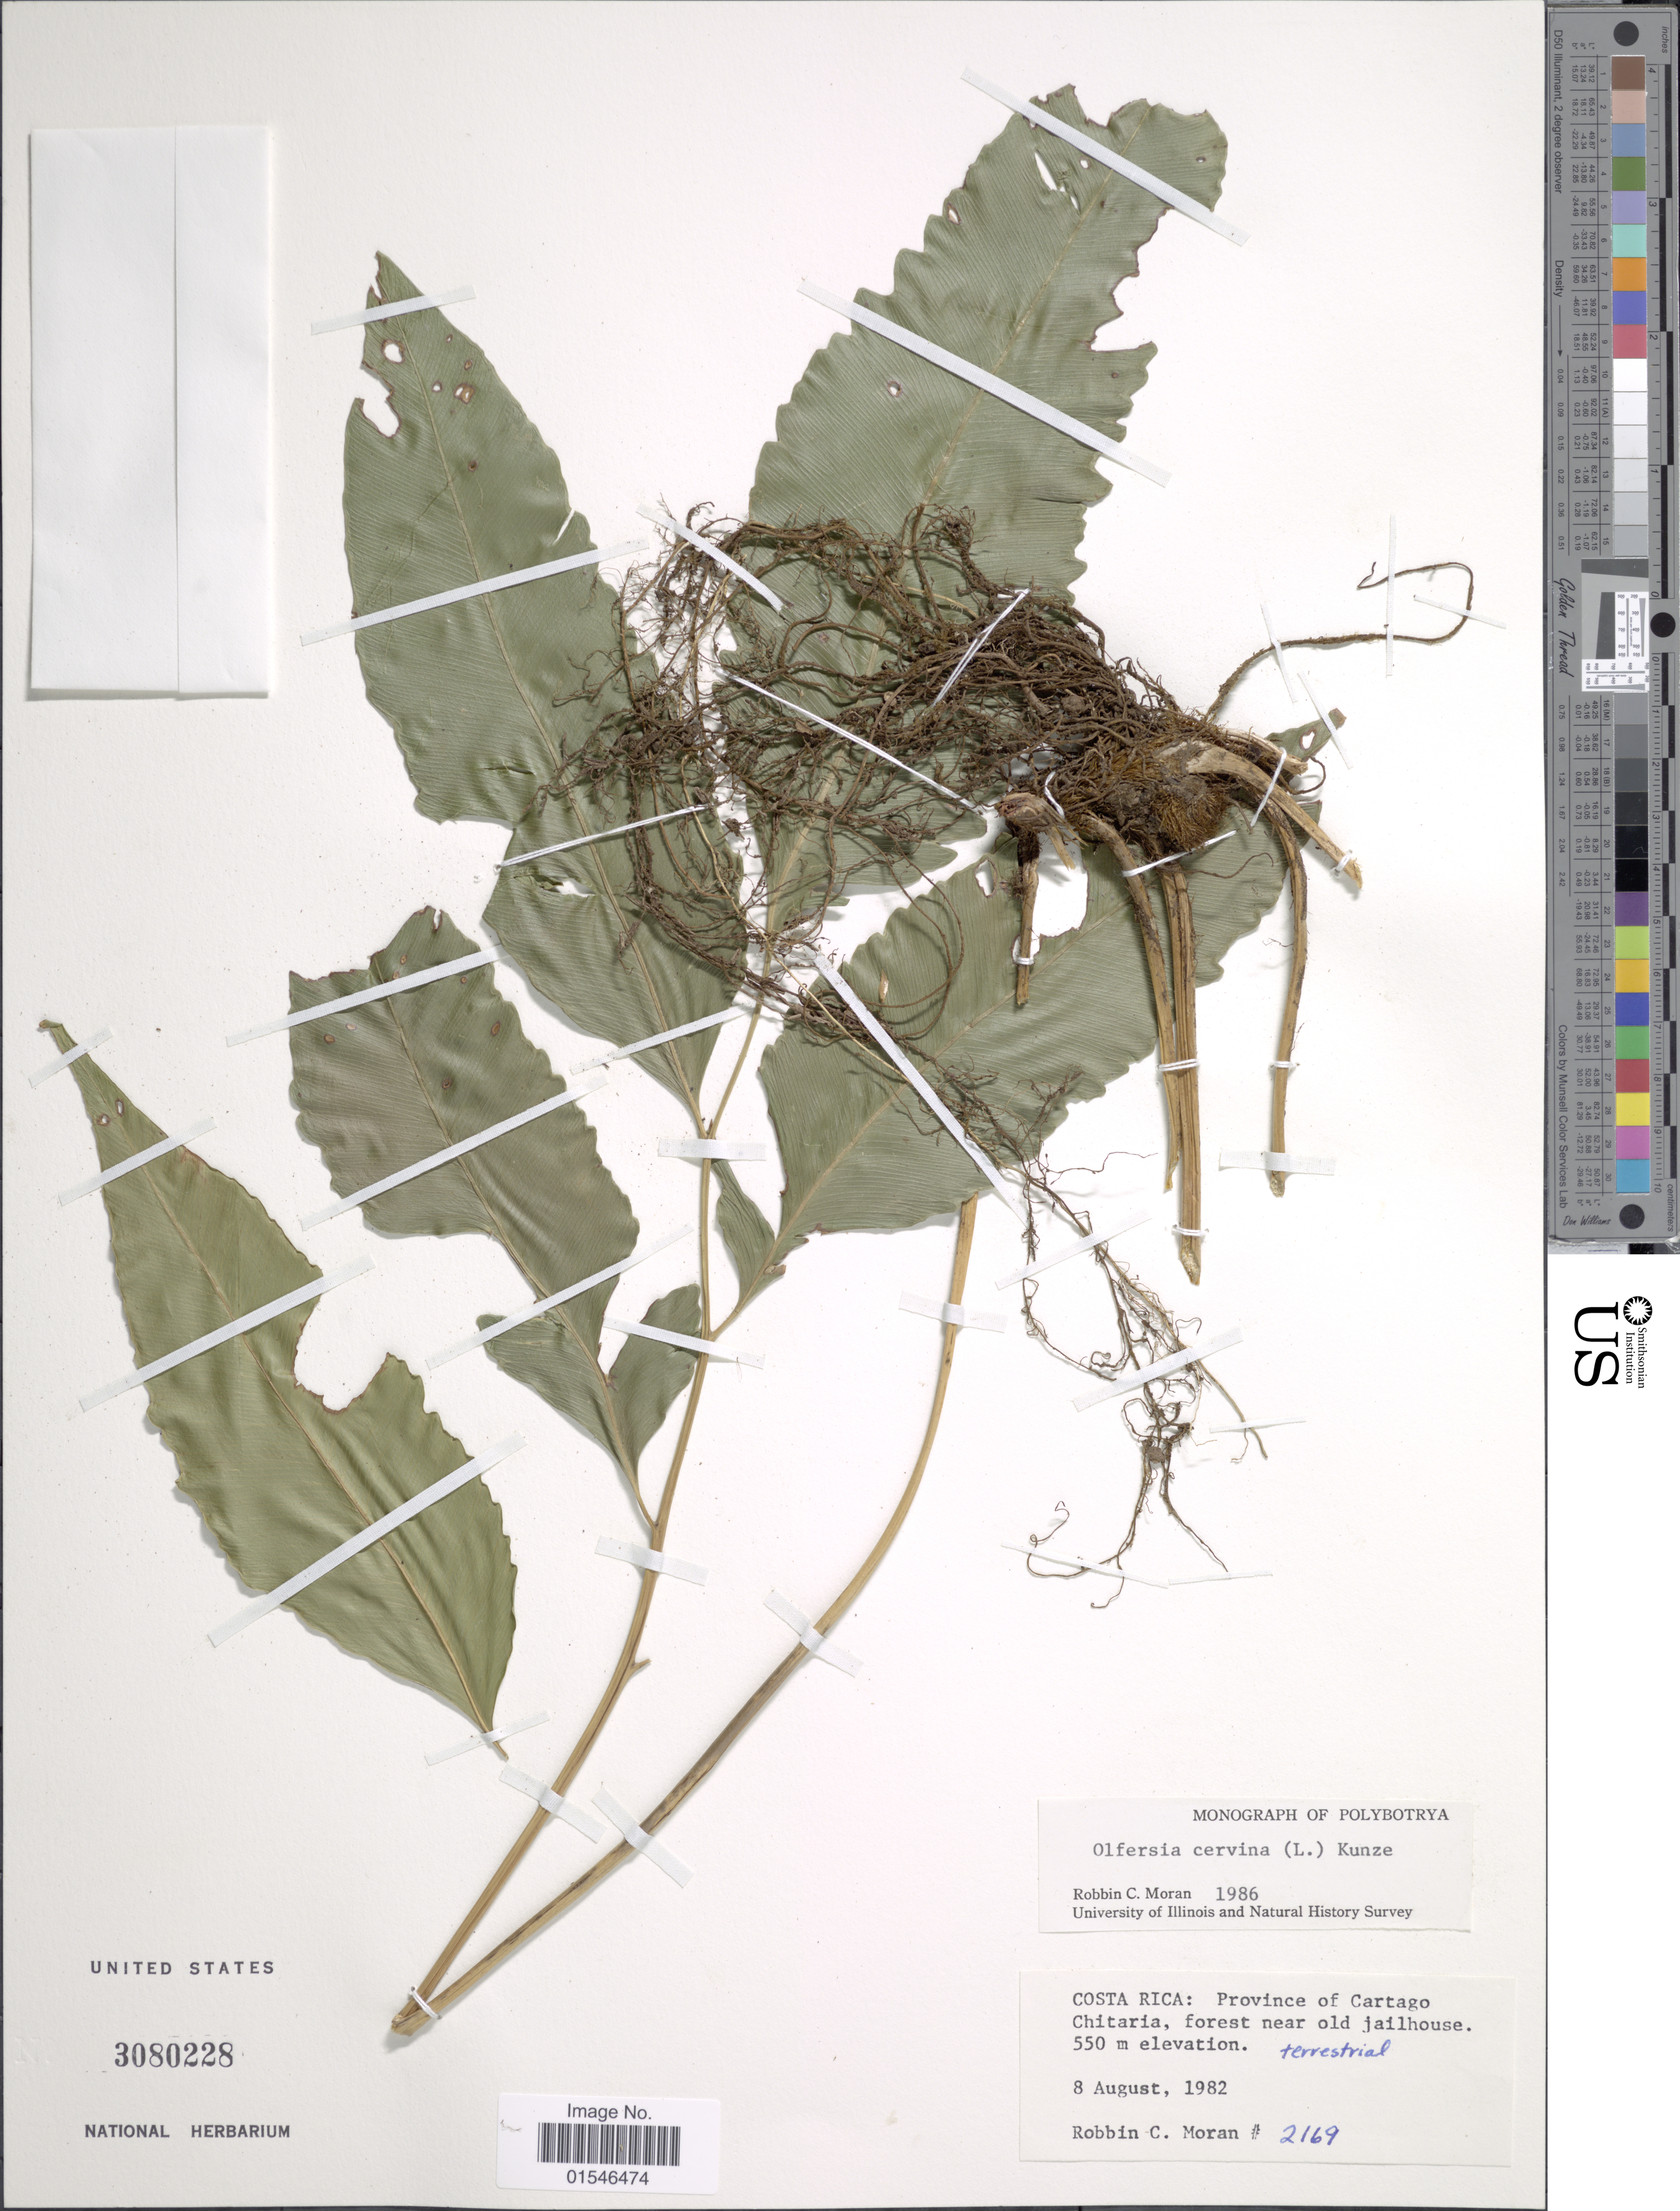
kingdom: Plantae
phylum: Tracheophyta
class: Polypodiopsida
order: Polypodiales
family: Dryopteridaceae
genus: Olfersia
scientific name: Olfersia cervina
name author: (L.) Kunze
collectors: R. C. Moran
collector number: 2169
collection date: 1982-08-08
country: Costa Rica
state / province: Cartago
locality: Chitaria, forest near old jailhouse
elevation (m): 550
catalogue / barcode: US 3080228